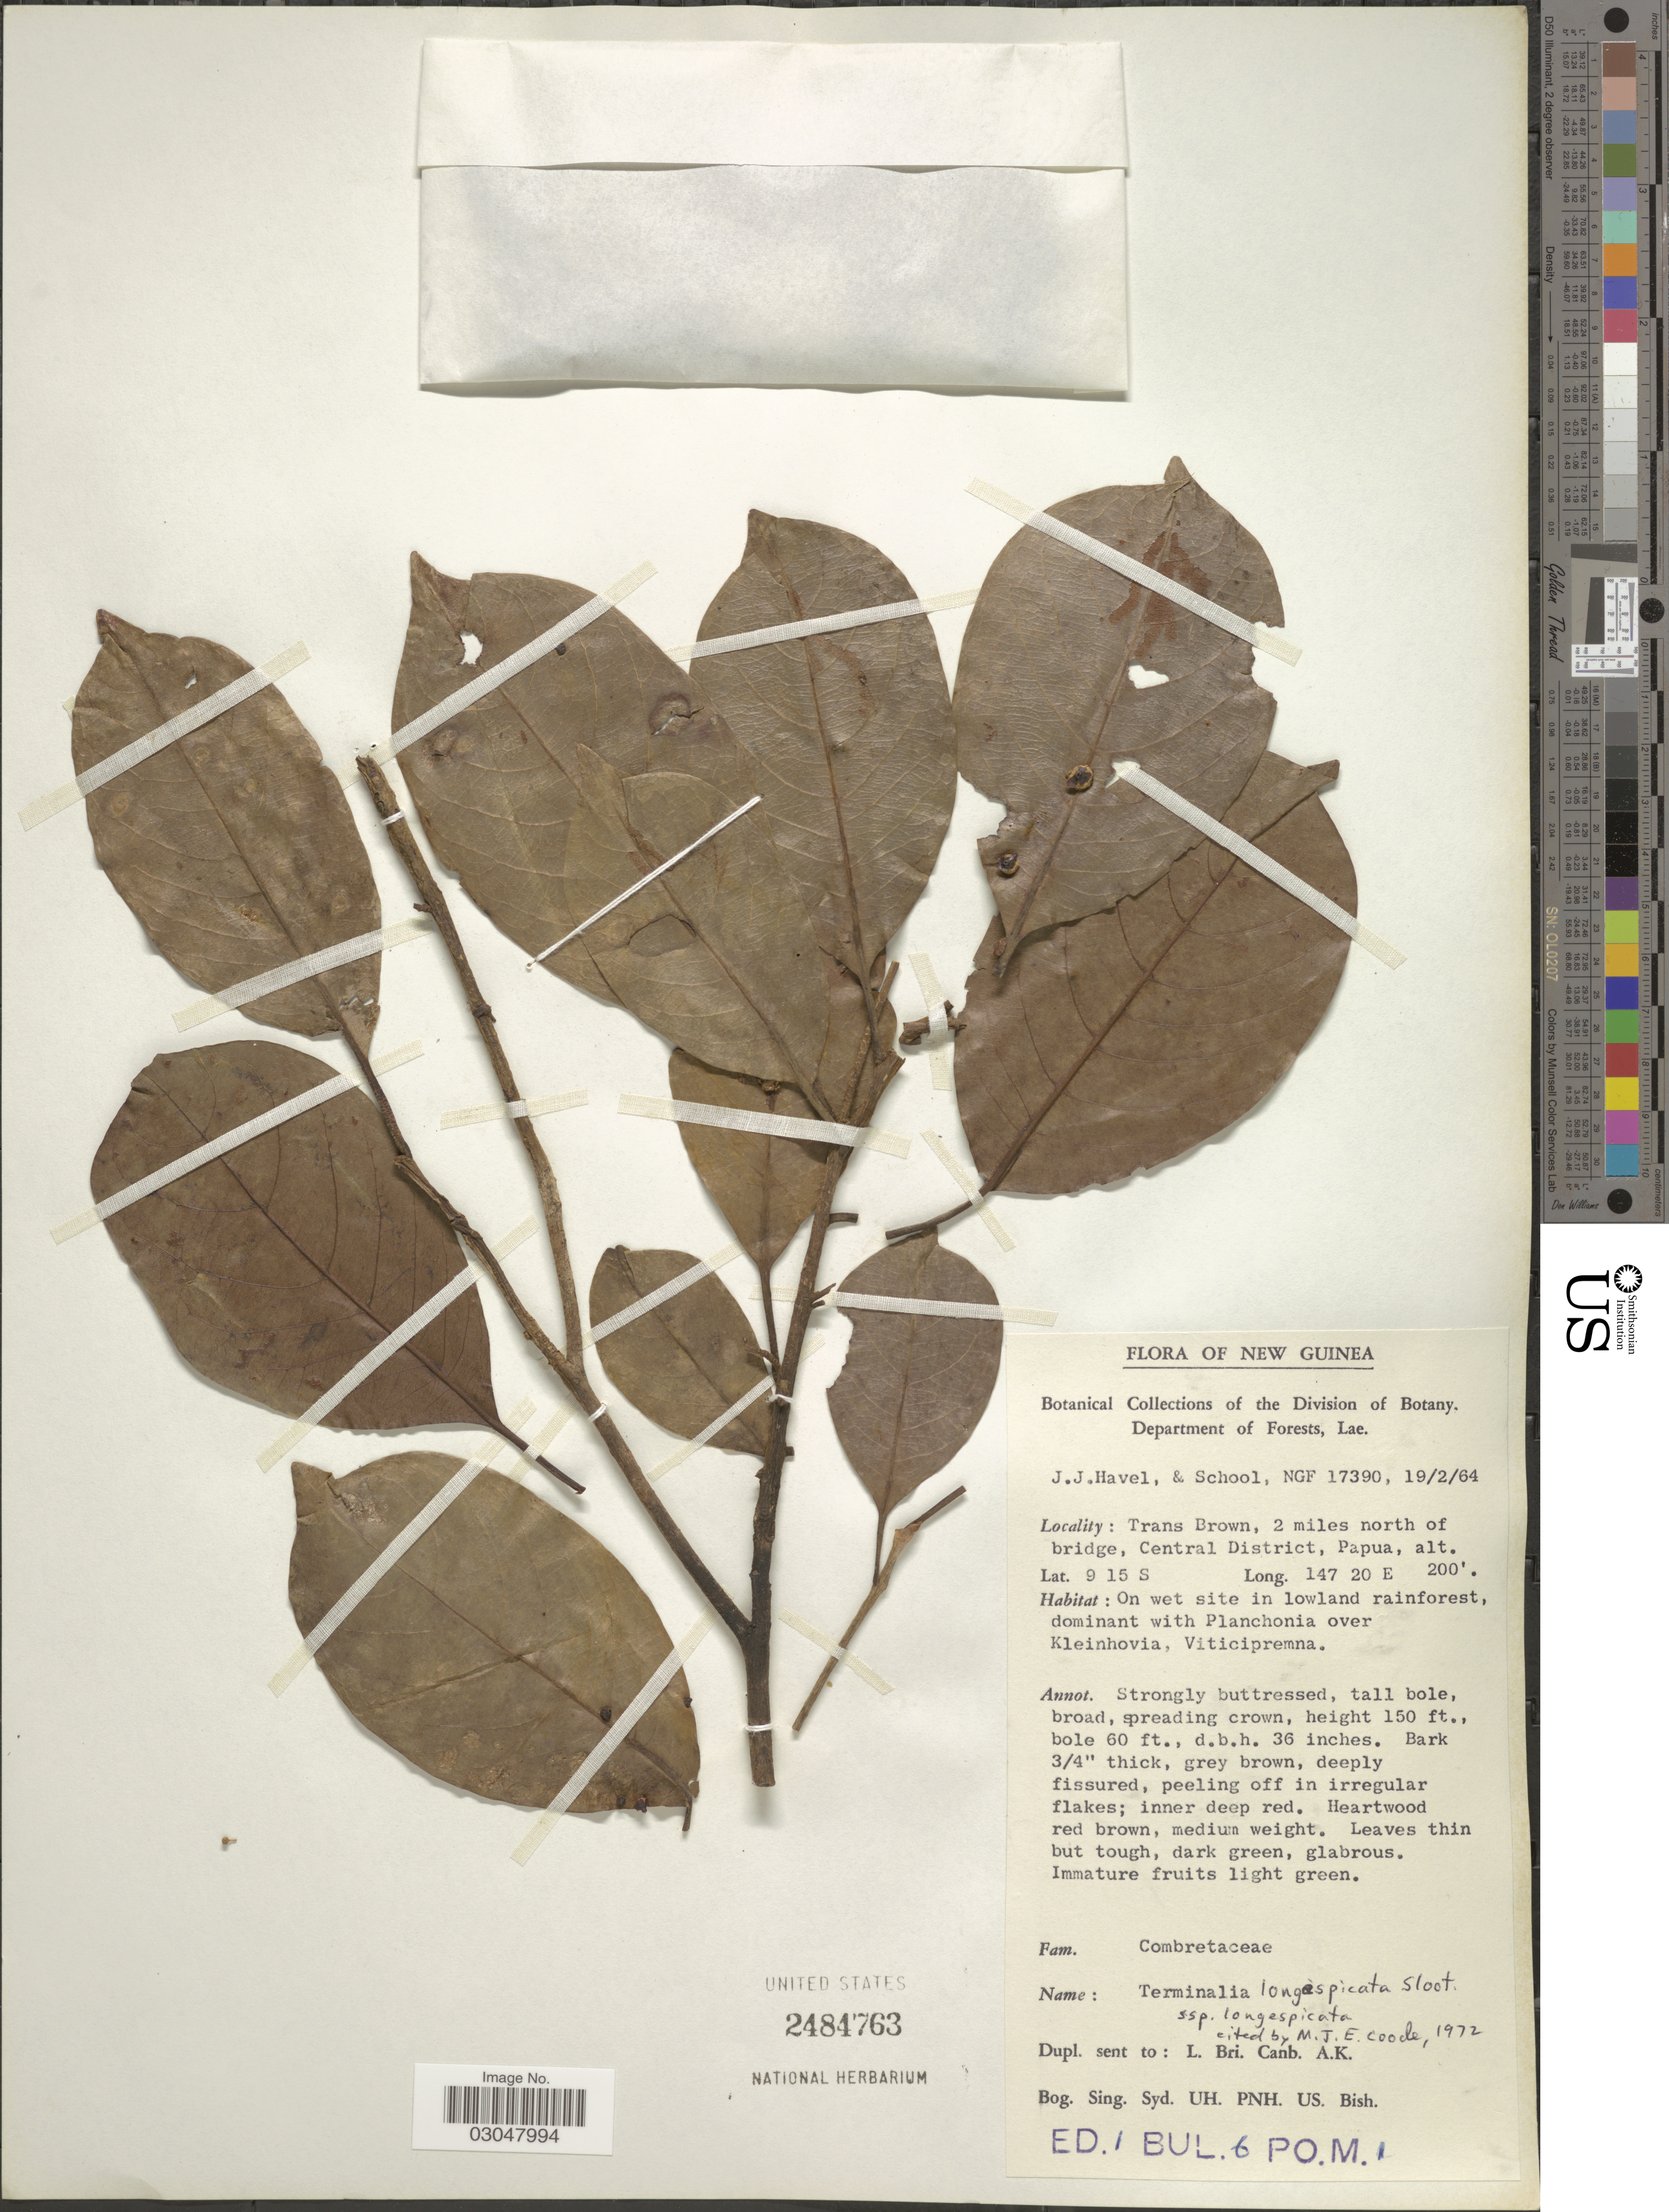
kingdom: Plantae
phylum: Tracheophyta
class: Magnoliopsida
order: Myrtales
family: Combretaceae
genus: Terminalia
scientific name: Terminalia longispicata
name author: Slooten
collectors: J. Havel & School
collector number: NGF 17390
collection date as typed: Transcribed d/m/y: 19/2/64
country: Papua New Guinea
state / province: Central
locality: New Guinea. Trans Brown, 2 miles north of bridge, Central District, Papua.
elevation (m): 61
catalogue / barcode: US 2484763